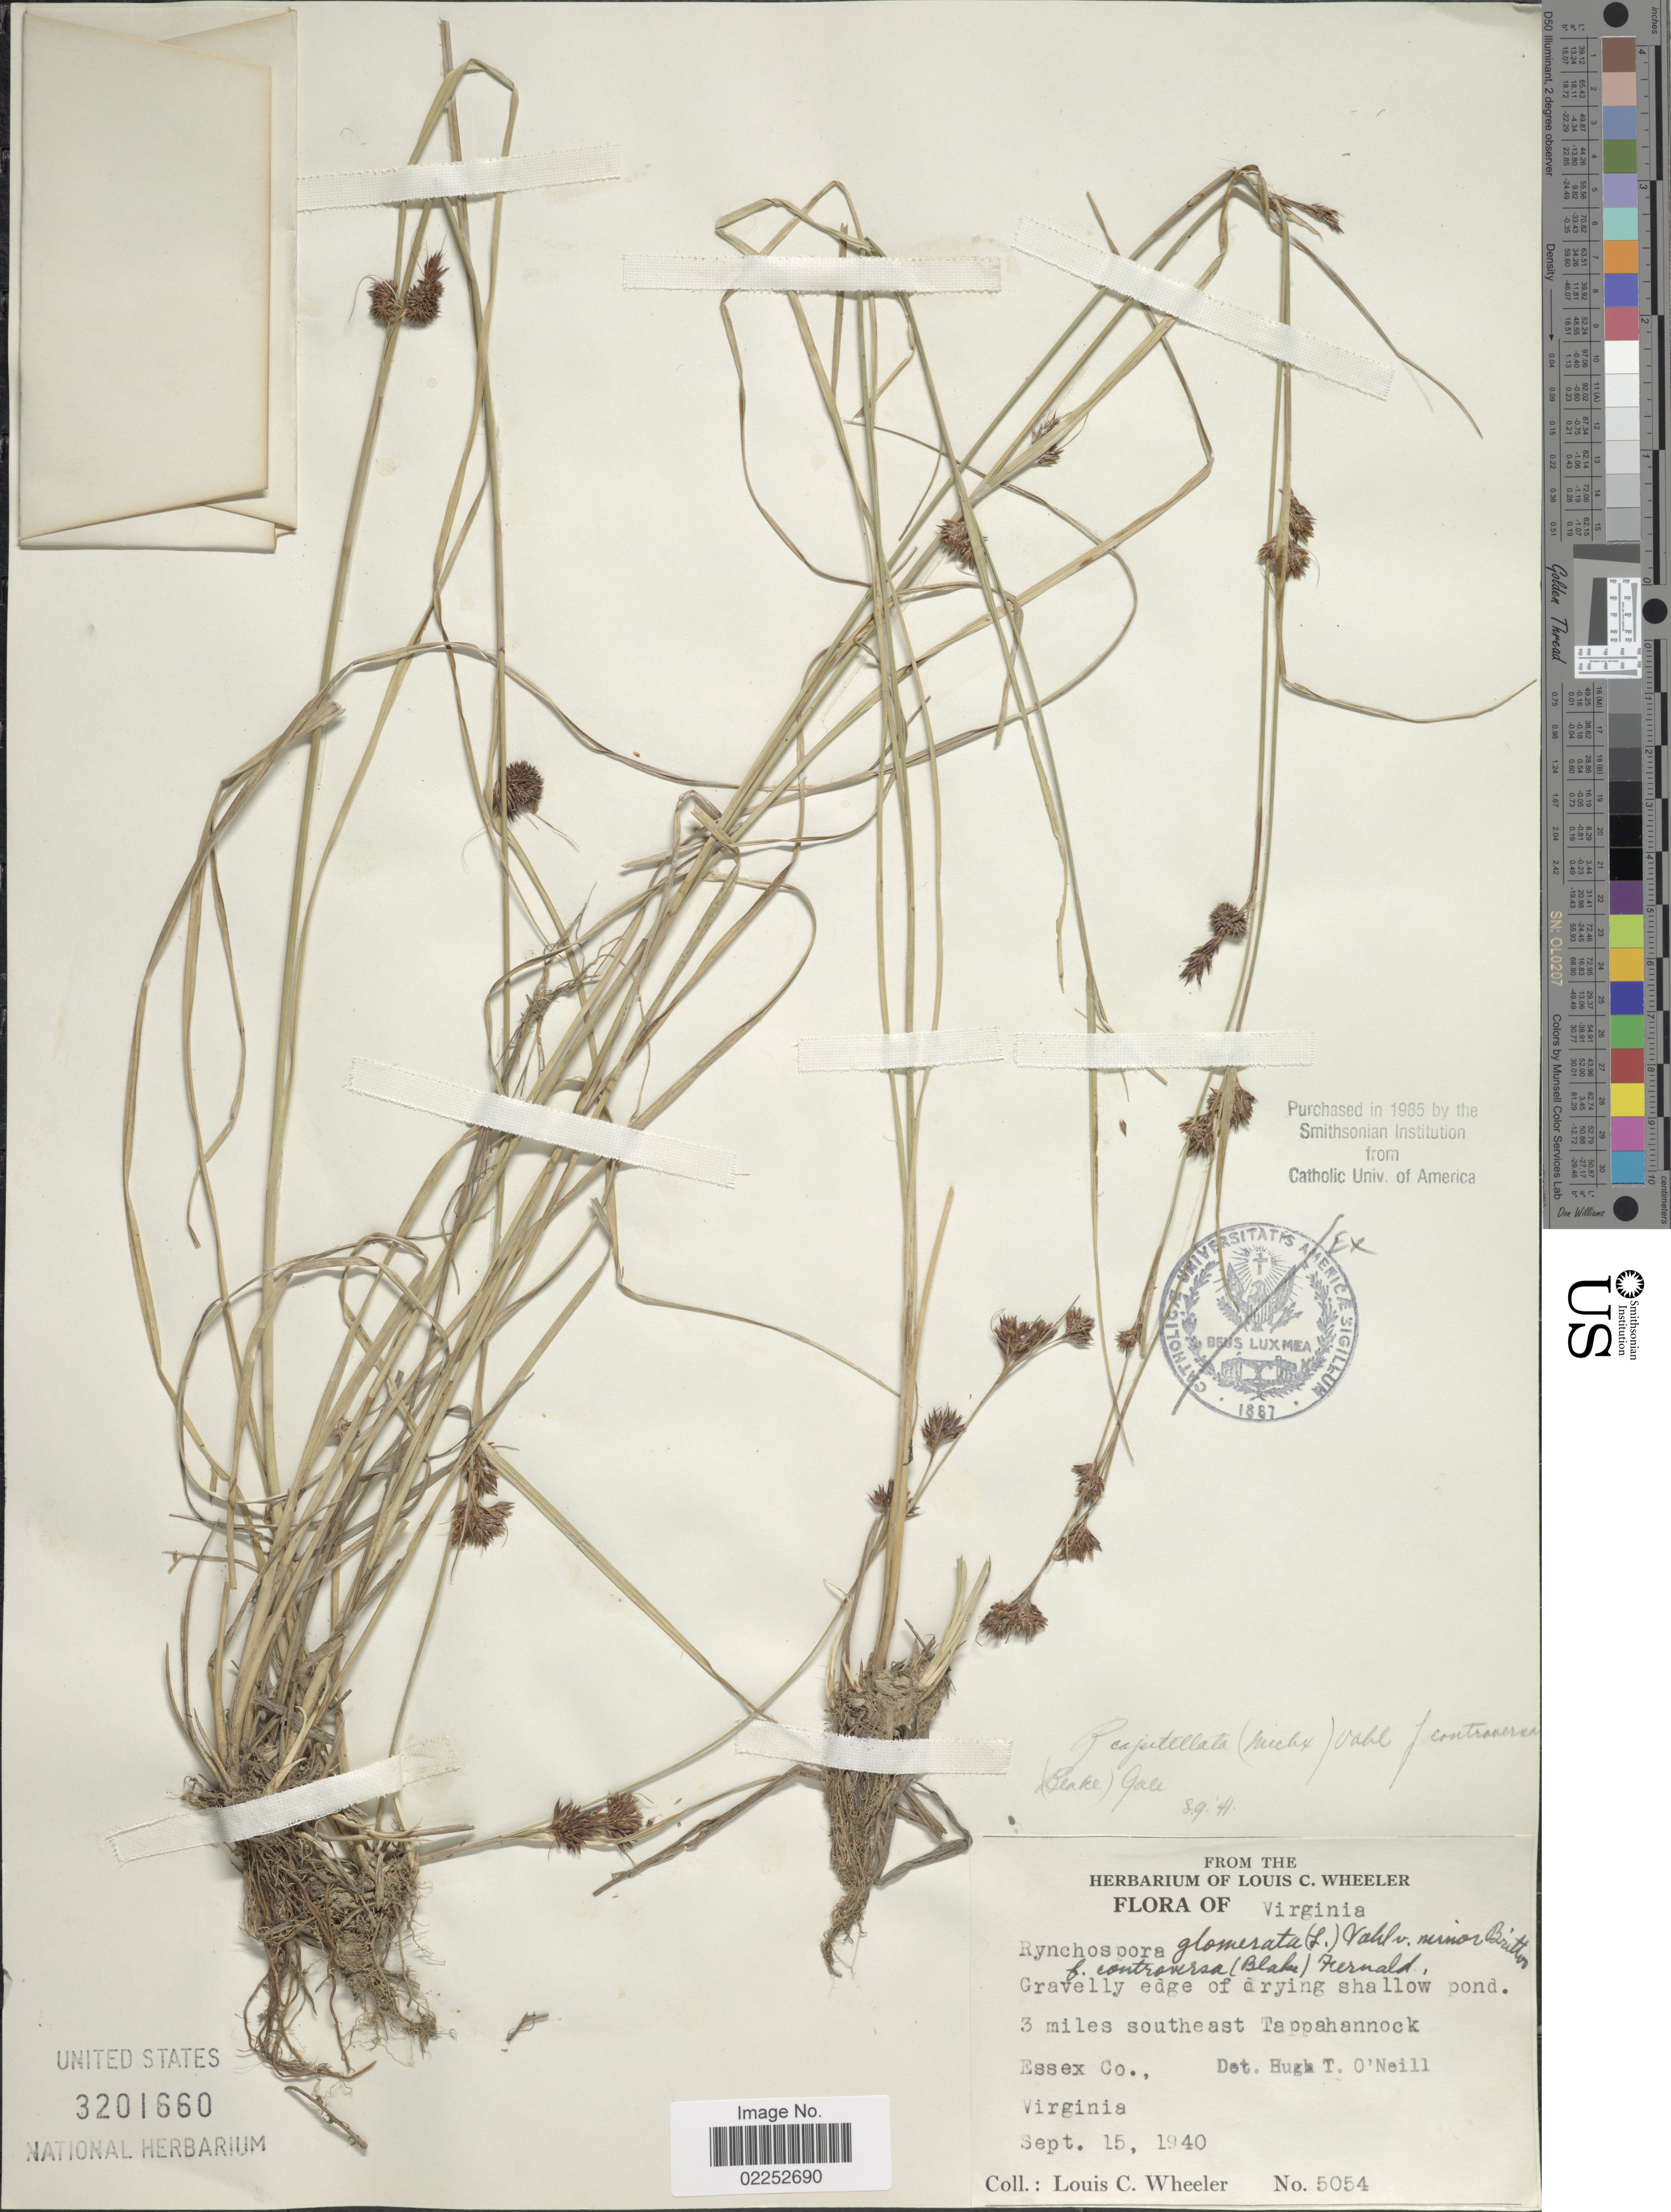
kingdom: Plantae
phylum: Tracheophyta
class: Liliopsida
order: Poales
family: Cyperaceae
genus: Rhynchospora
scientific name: Rhynchospora capitellata f. controversa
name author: (Michx.) Vahl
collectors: L. C. Wheeler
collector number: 5054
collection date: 1940-09-15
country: United States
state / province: Virginia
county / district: Essex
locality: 3 miles southeast Tappahannock. Essex Co.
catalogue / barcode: US 3201660